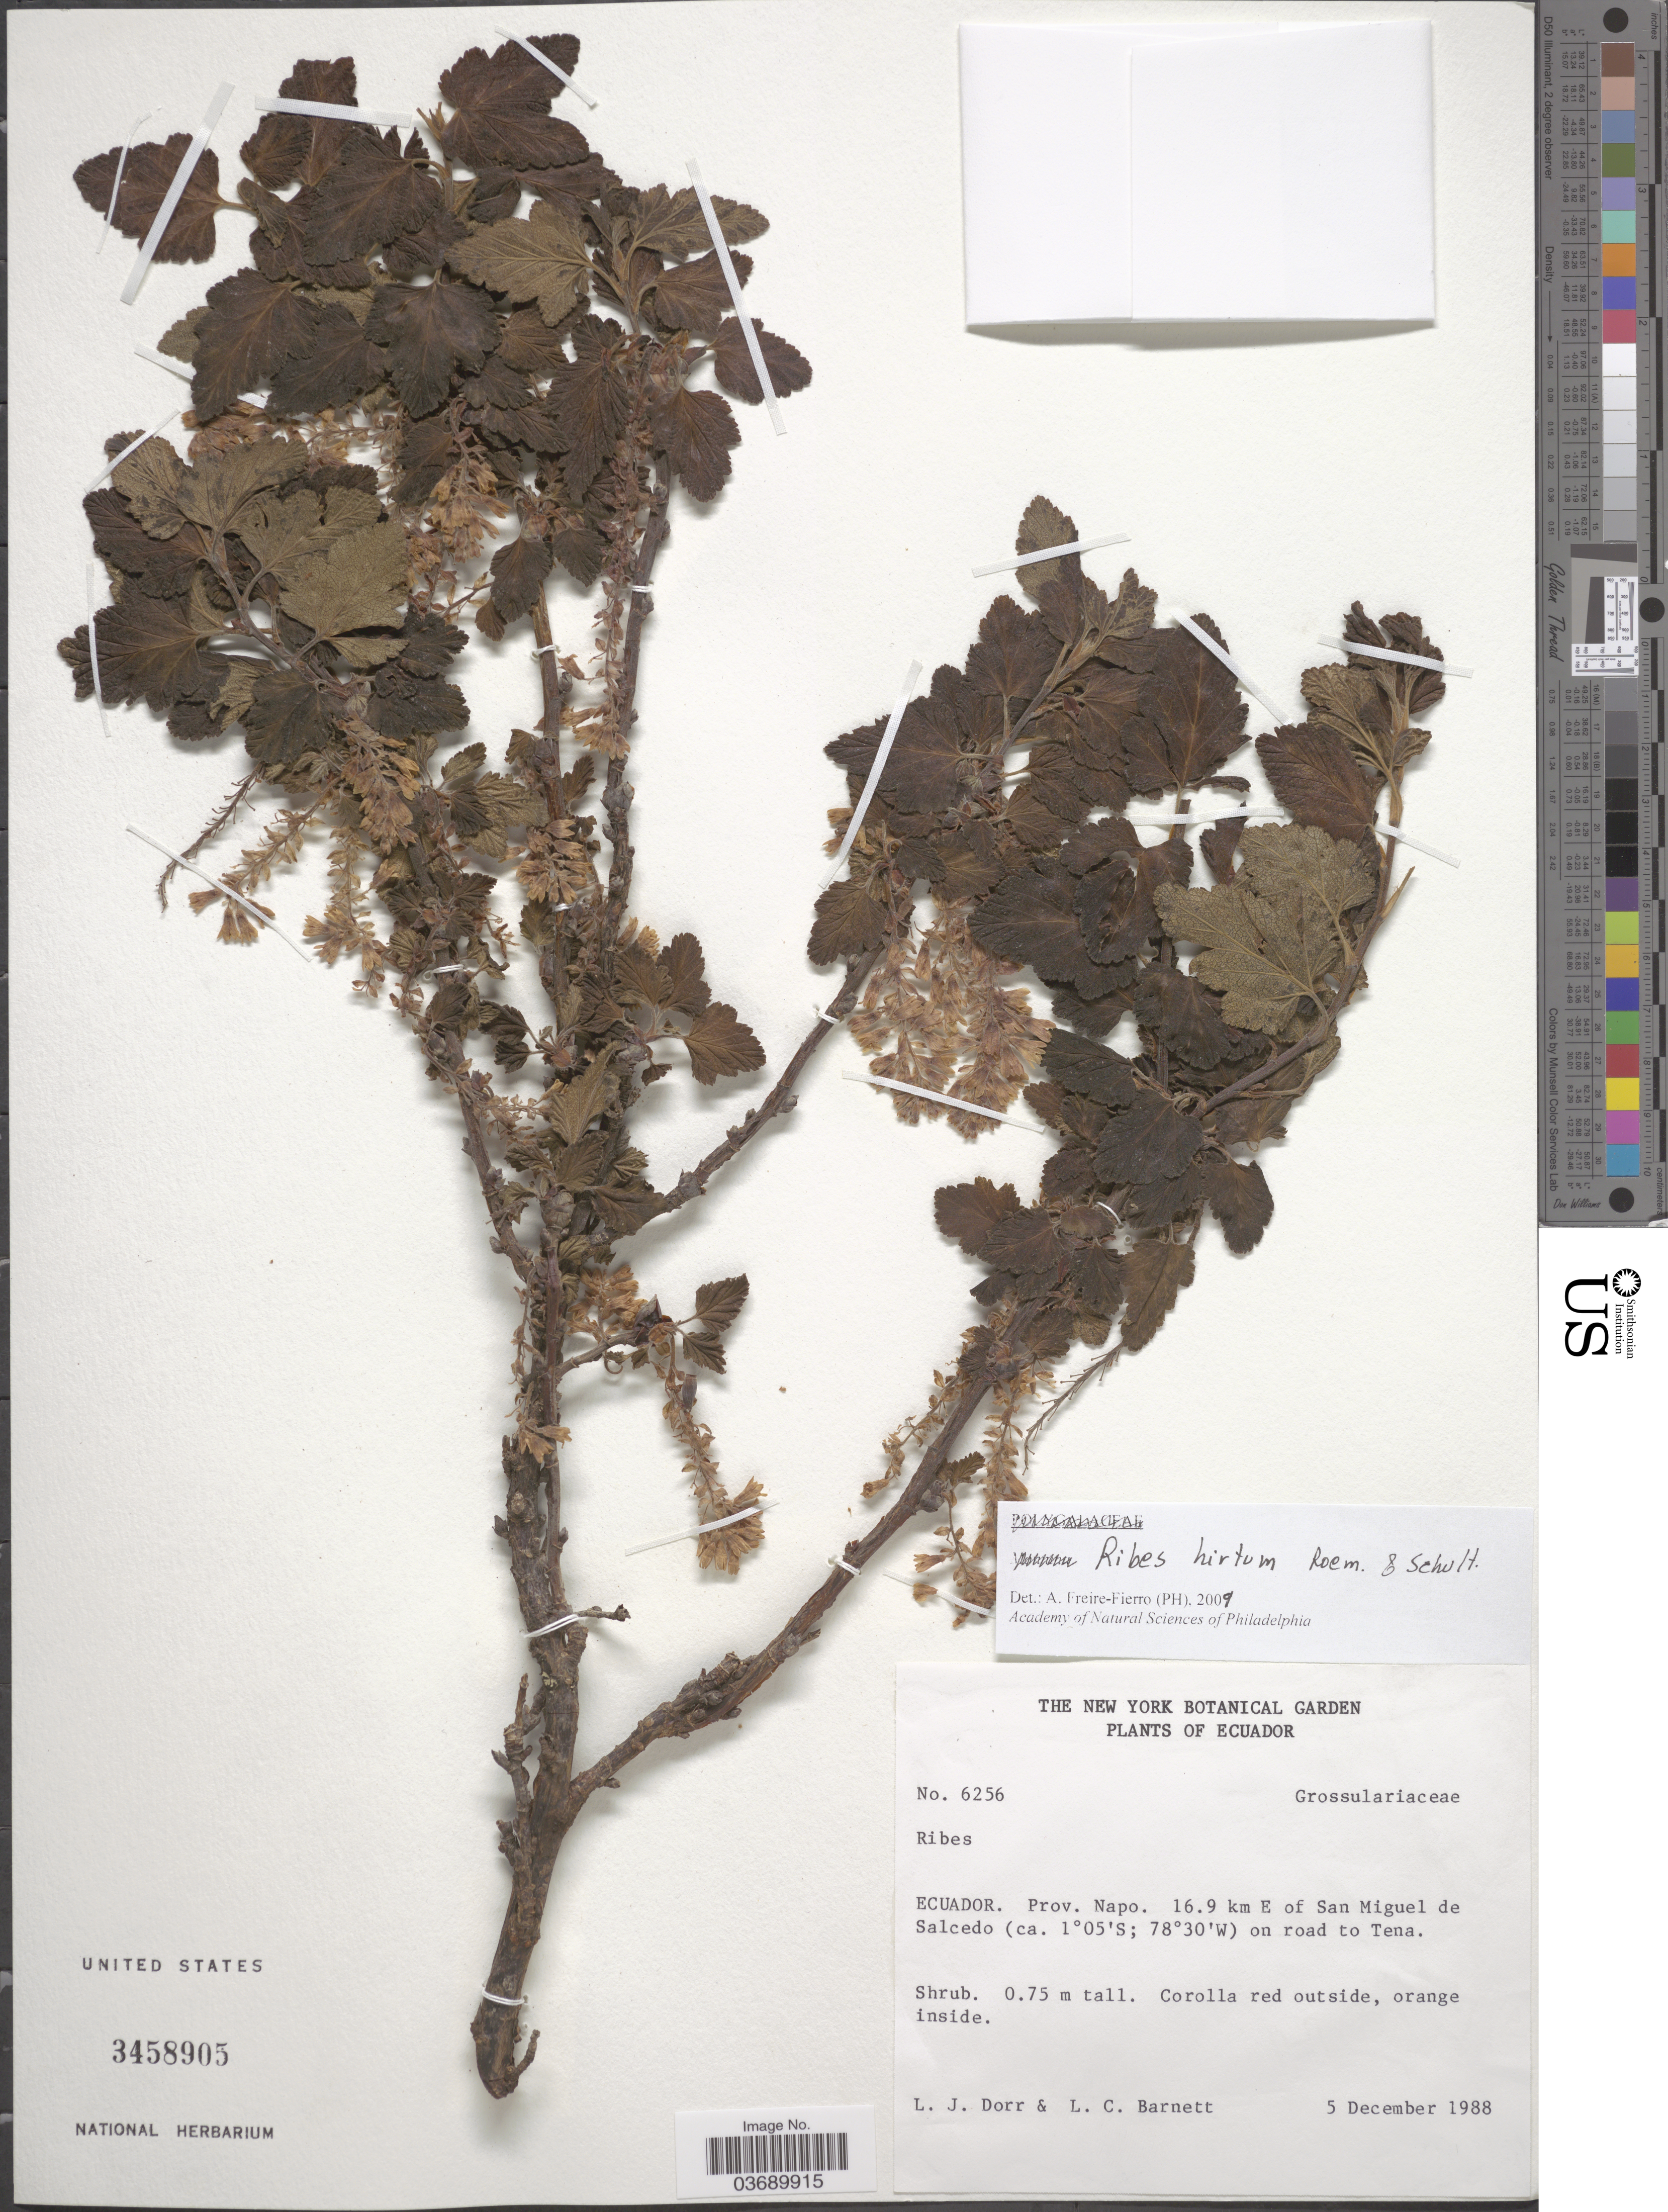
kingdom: Plantae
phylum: Tracheophyta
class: Magnoliopsida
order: Saxifragales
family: Grossulariaceae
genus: Ribes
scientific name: Ribes hirtum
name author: Roem. & Schult.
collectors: L. J. Dorr & L. C. Barnett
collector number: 6256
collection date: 1988-12-05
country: Ecuador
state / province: Napo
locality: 16.9 km E of San Miguel de Salcedo on road to Tena.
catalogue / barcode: US 3458905